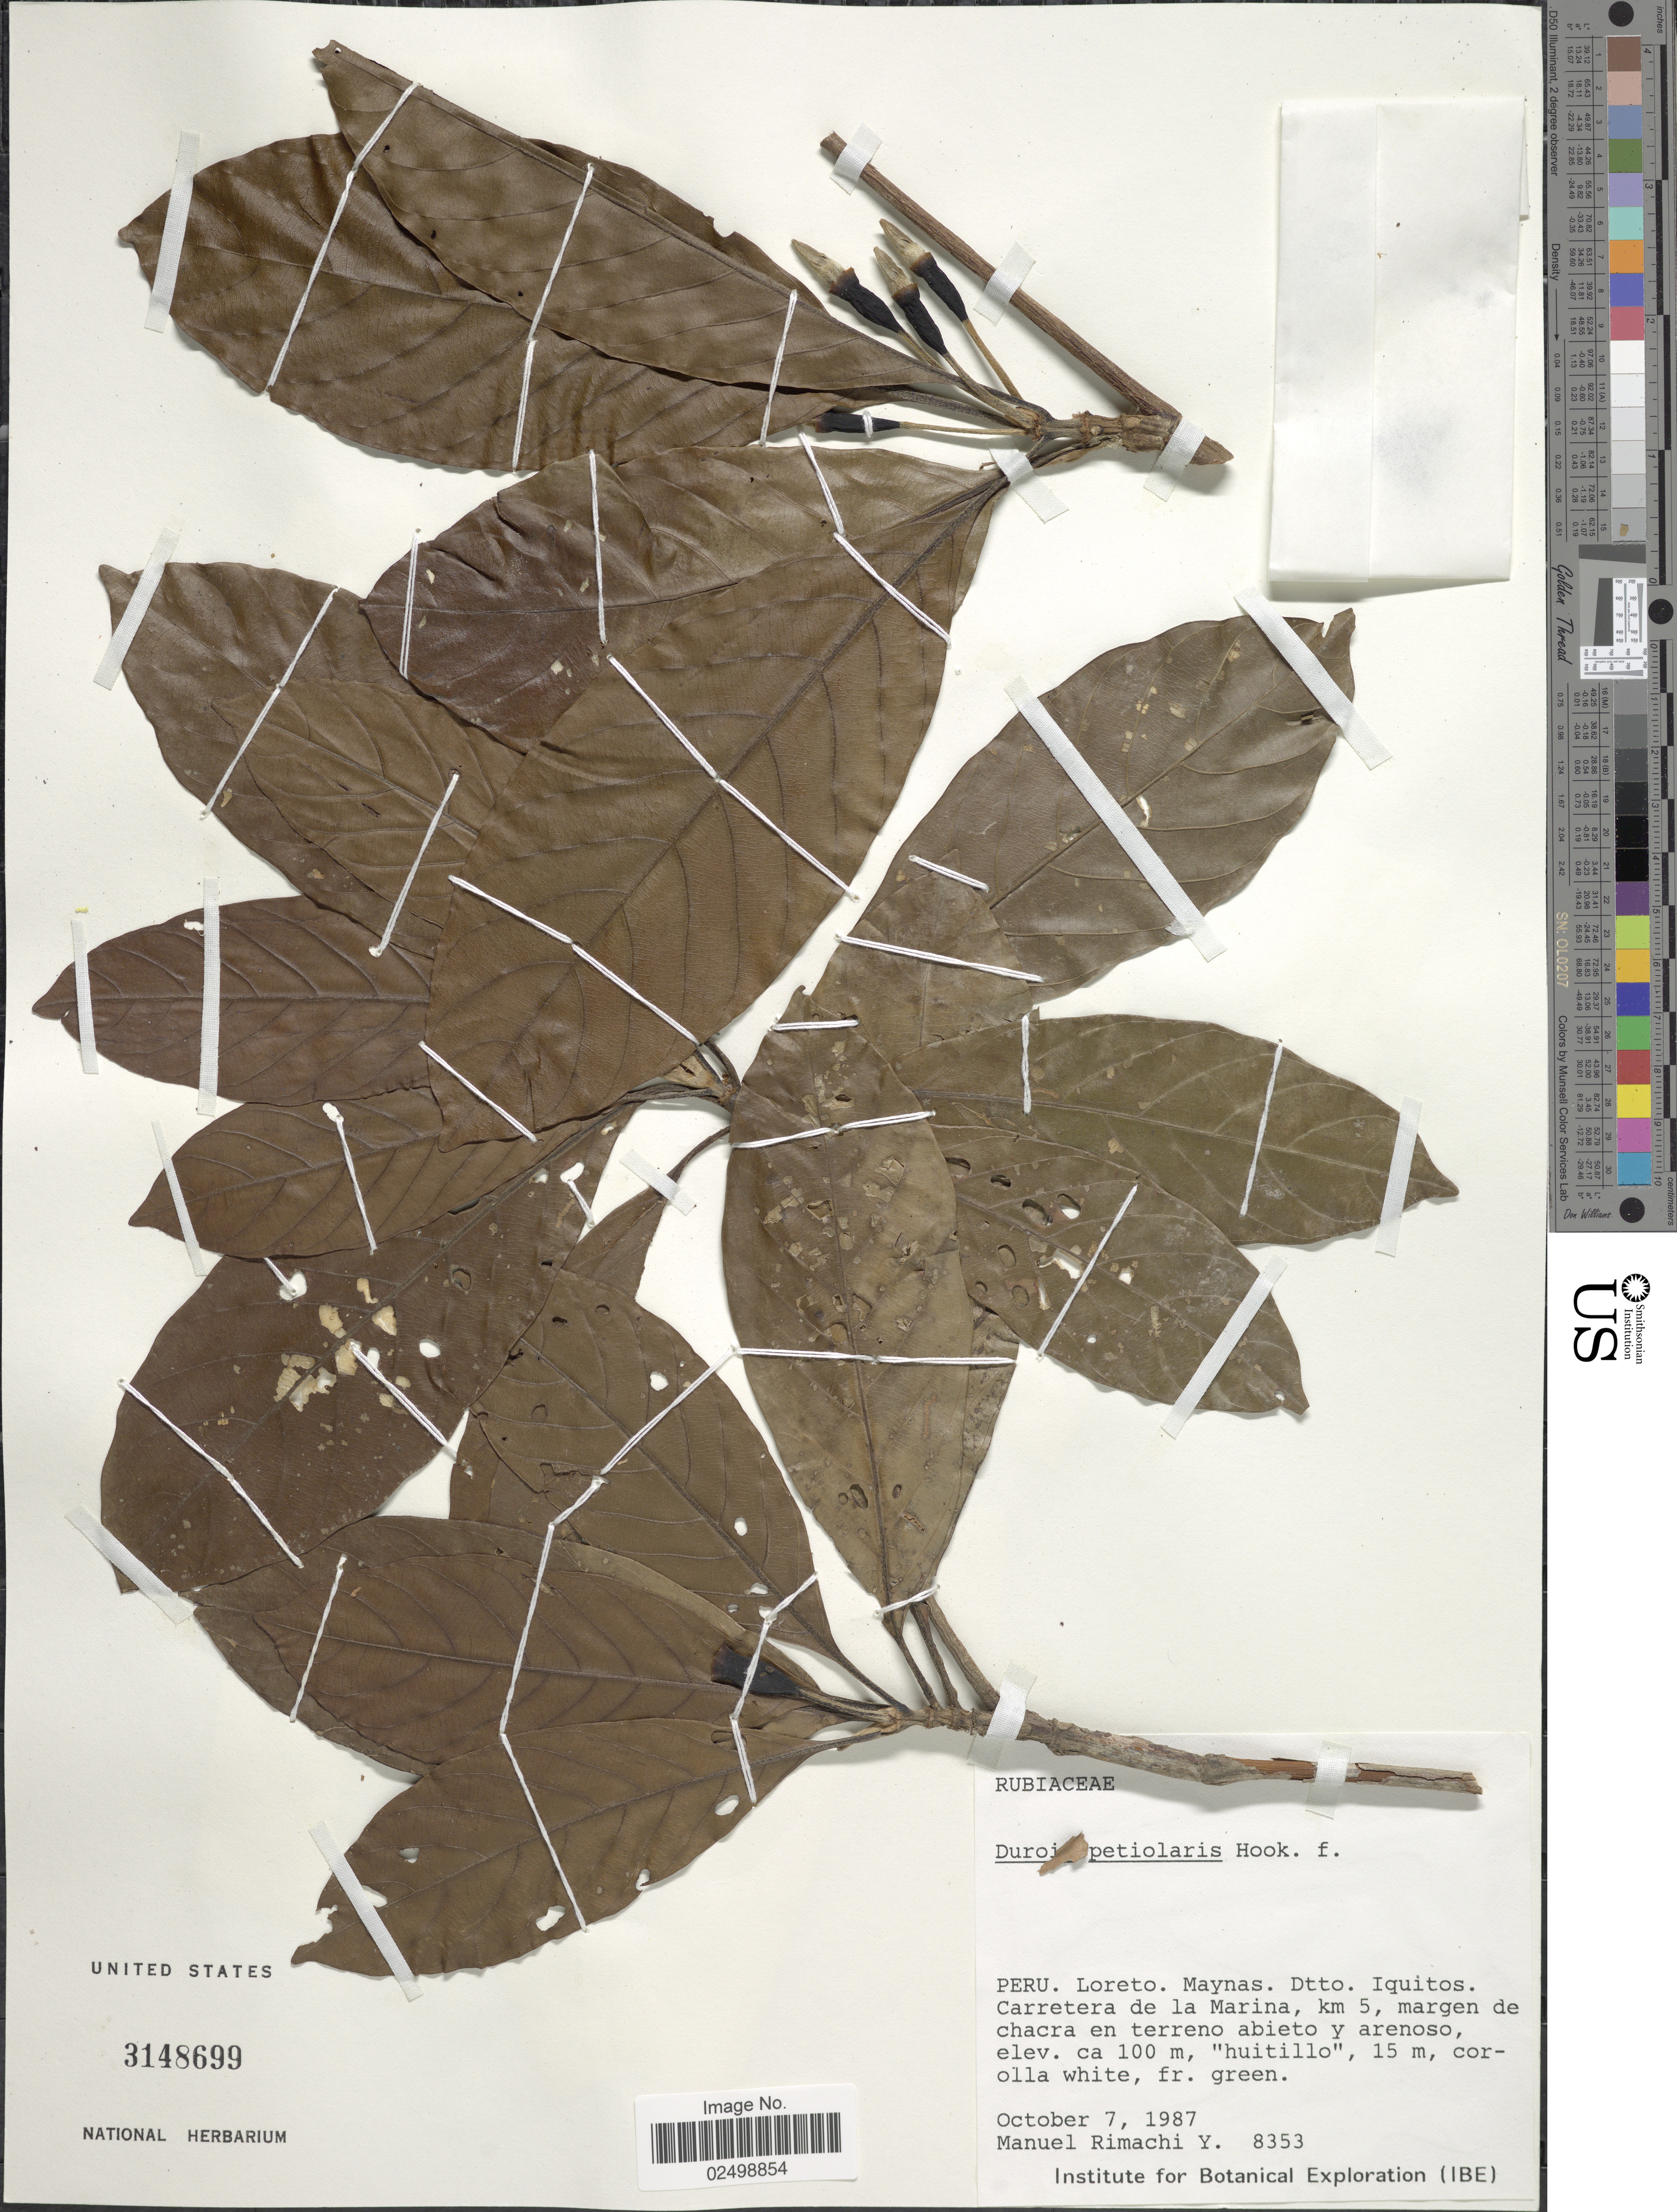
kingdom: Plantae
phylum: Tracheophyta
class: Magnoliopsida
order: Gentianales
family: Rubiaceae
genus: Duroia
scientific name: Duroia petiolaris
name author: Spruce ex K. Schum.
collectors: M. Rimachi Y.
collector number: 8353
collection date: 1987-10-07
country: Peru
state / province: Loreto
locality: Maynas Dtto Iquitos. Carretera de la Marina, km 5, margen de chacra en terreno abieto y arenoso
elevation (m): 100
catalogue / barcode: US 3148699